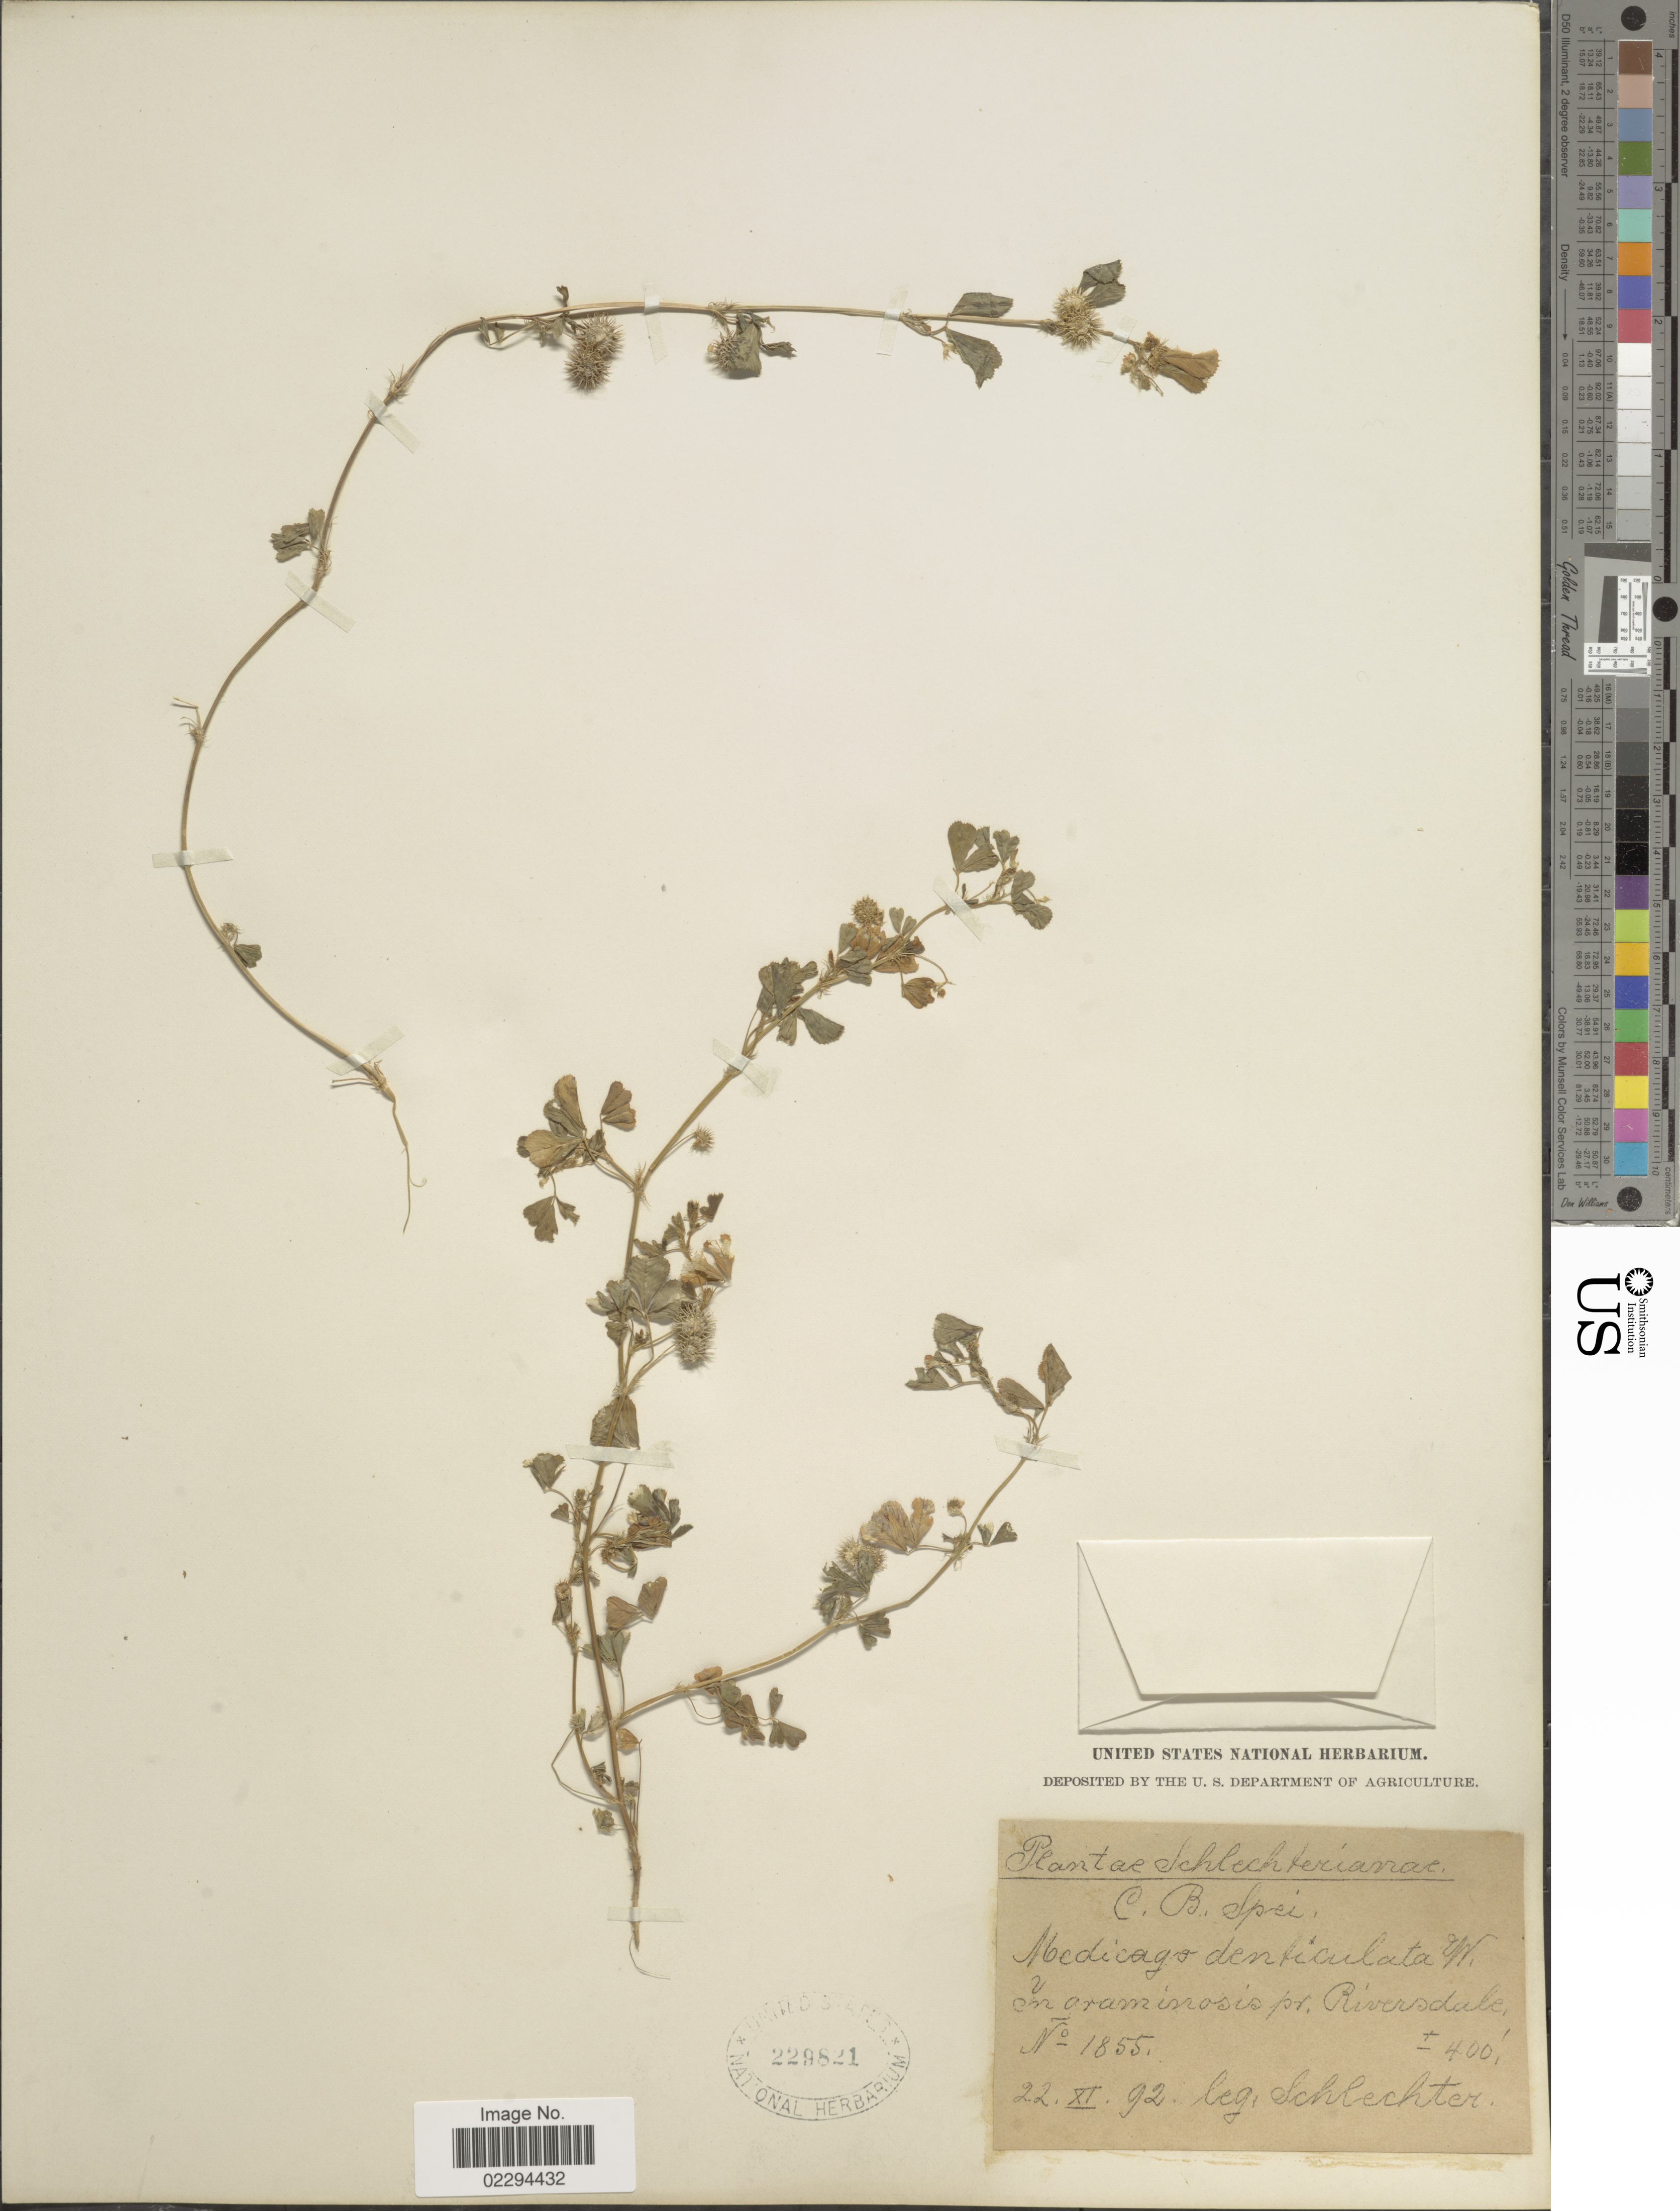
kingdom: Plantae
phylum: Tracheophyta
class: Magnoliopsida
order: Fabales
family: Fabaceae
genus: Medicago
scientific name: Medicago hispida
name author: Gaertn.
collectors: Schlechter, --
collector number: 1855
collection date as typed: Transcribed d/m/y: 22/11/92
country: South Africa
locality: Pr. Riversdale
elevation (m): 122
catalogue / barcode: US 229821